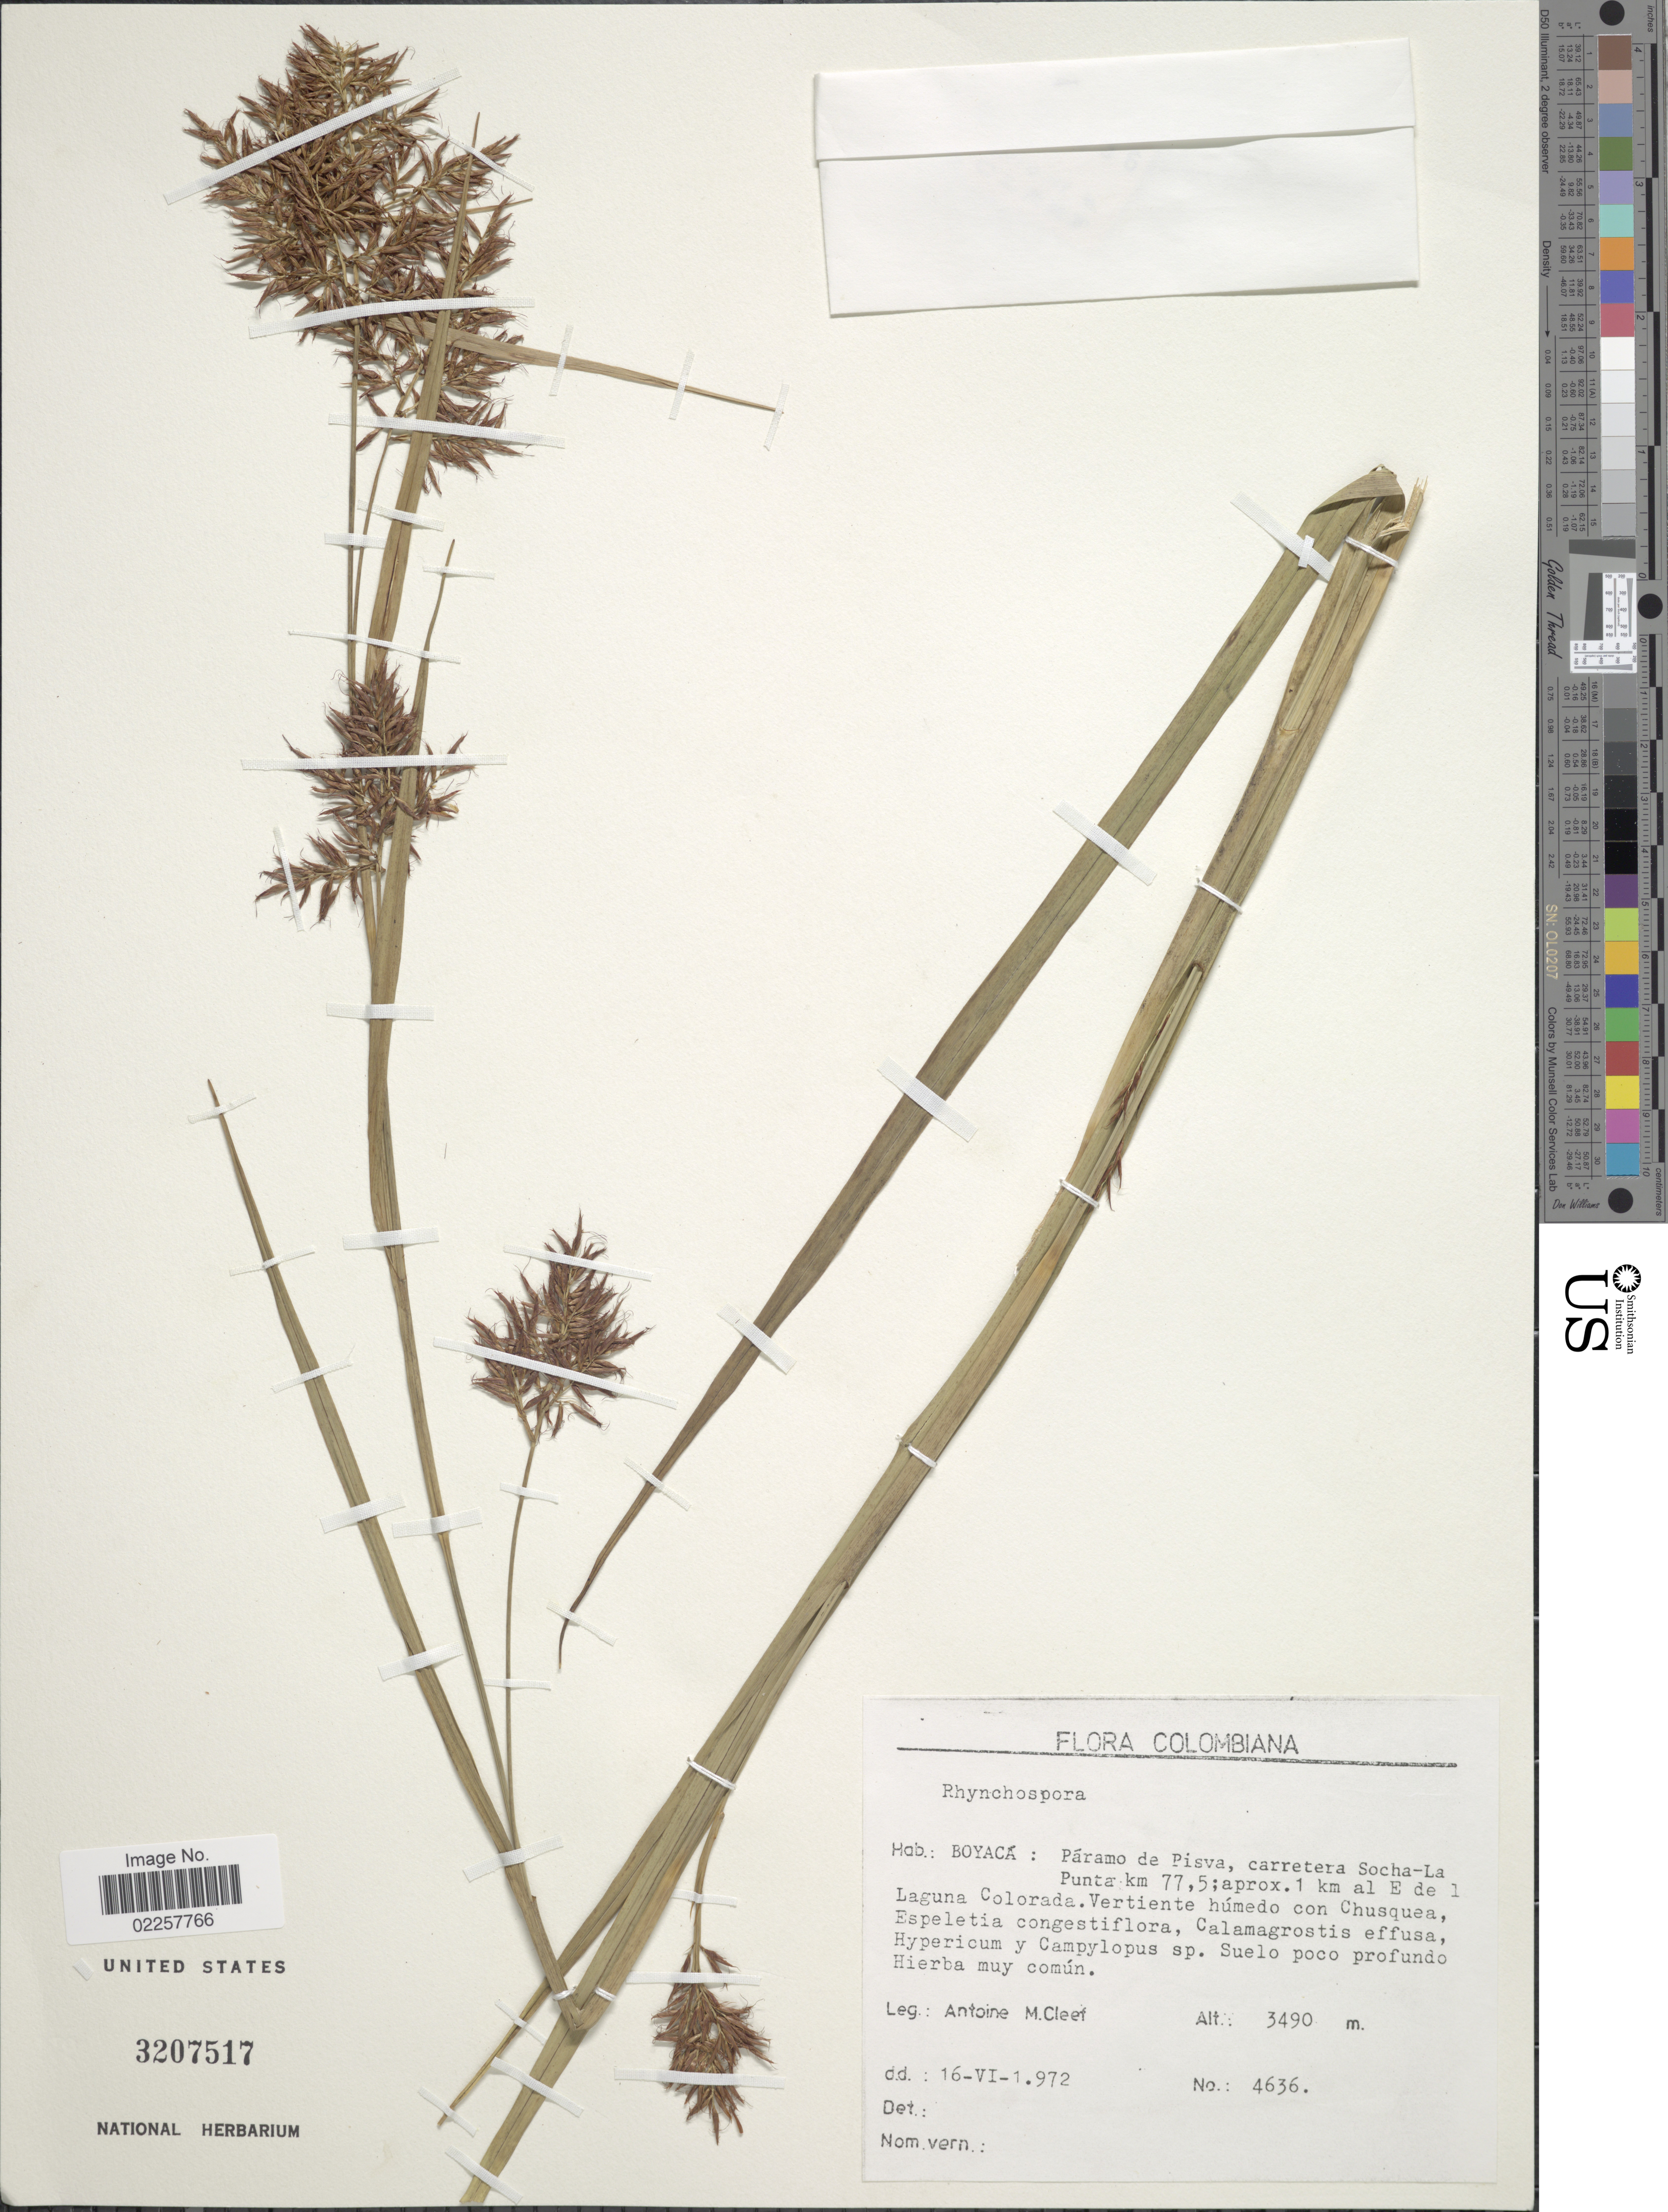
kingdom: Plantae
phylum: Tracheophyta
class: Liliopsida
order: Poales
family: Cyperaceae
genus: Rhynchospora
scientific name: Rhynchospora sp.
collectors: A. M. Cleef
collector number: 4636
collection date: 1972-06-16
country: Colombia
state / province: Boyacá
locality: Paramo de Pisva, carretera Socha-La Punta km. 77.5; approx. 1 km al E de la Laguna Colorada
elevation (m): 3490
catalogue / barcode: US 3207517